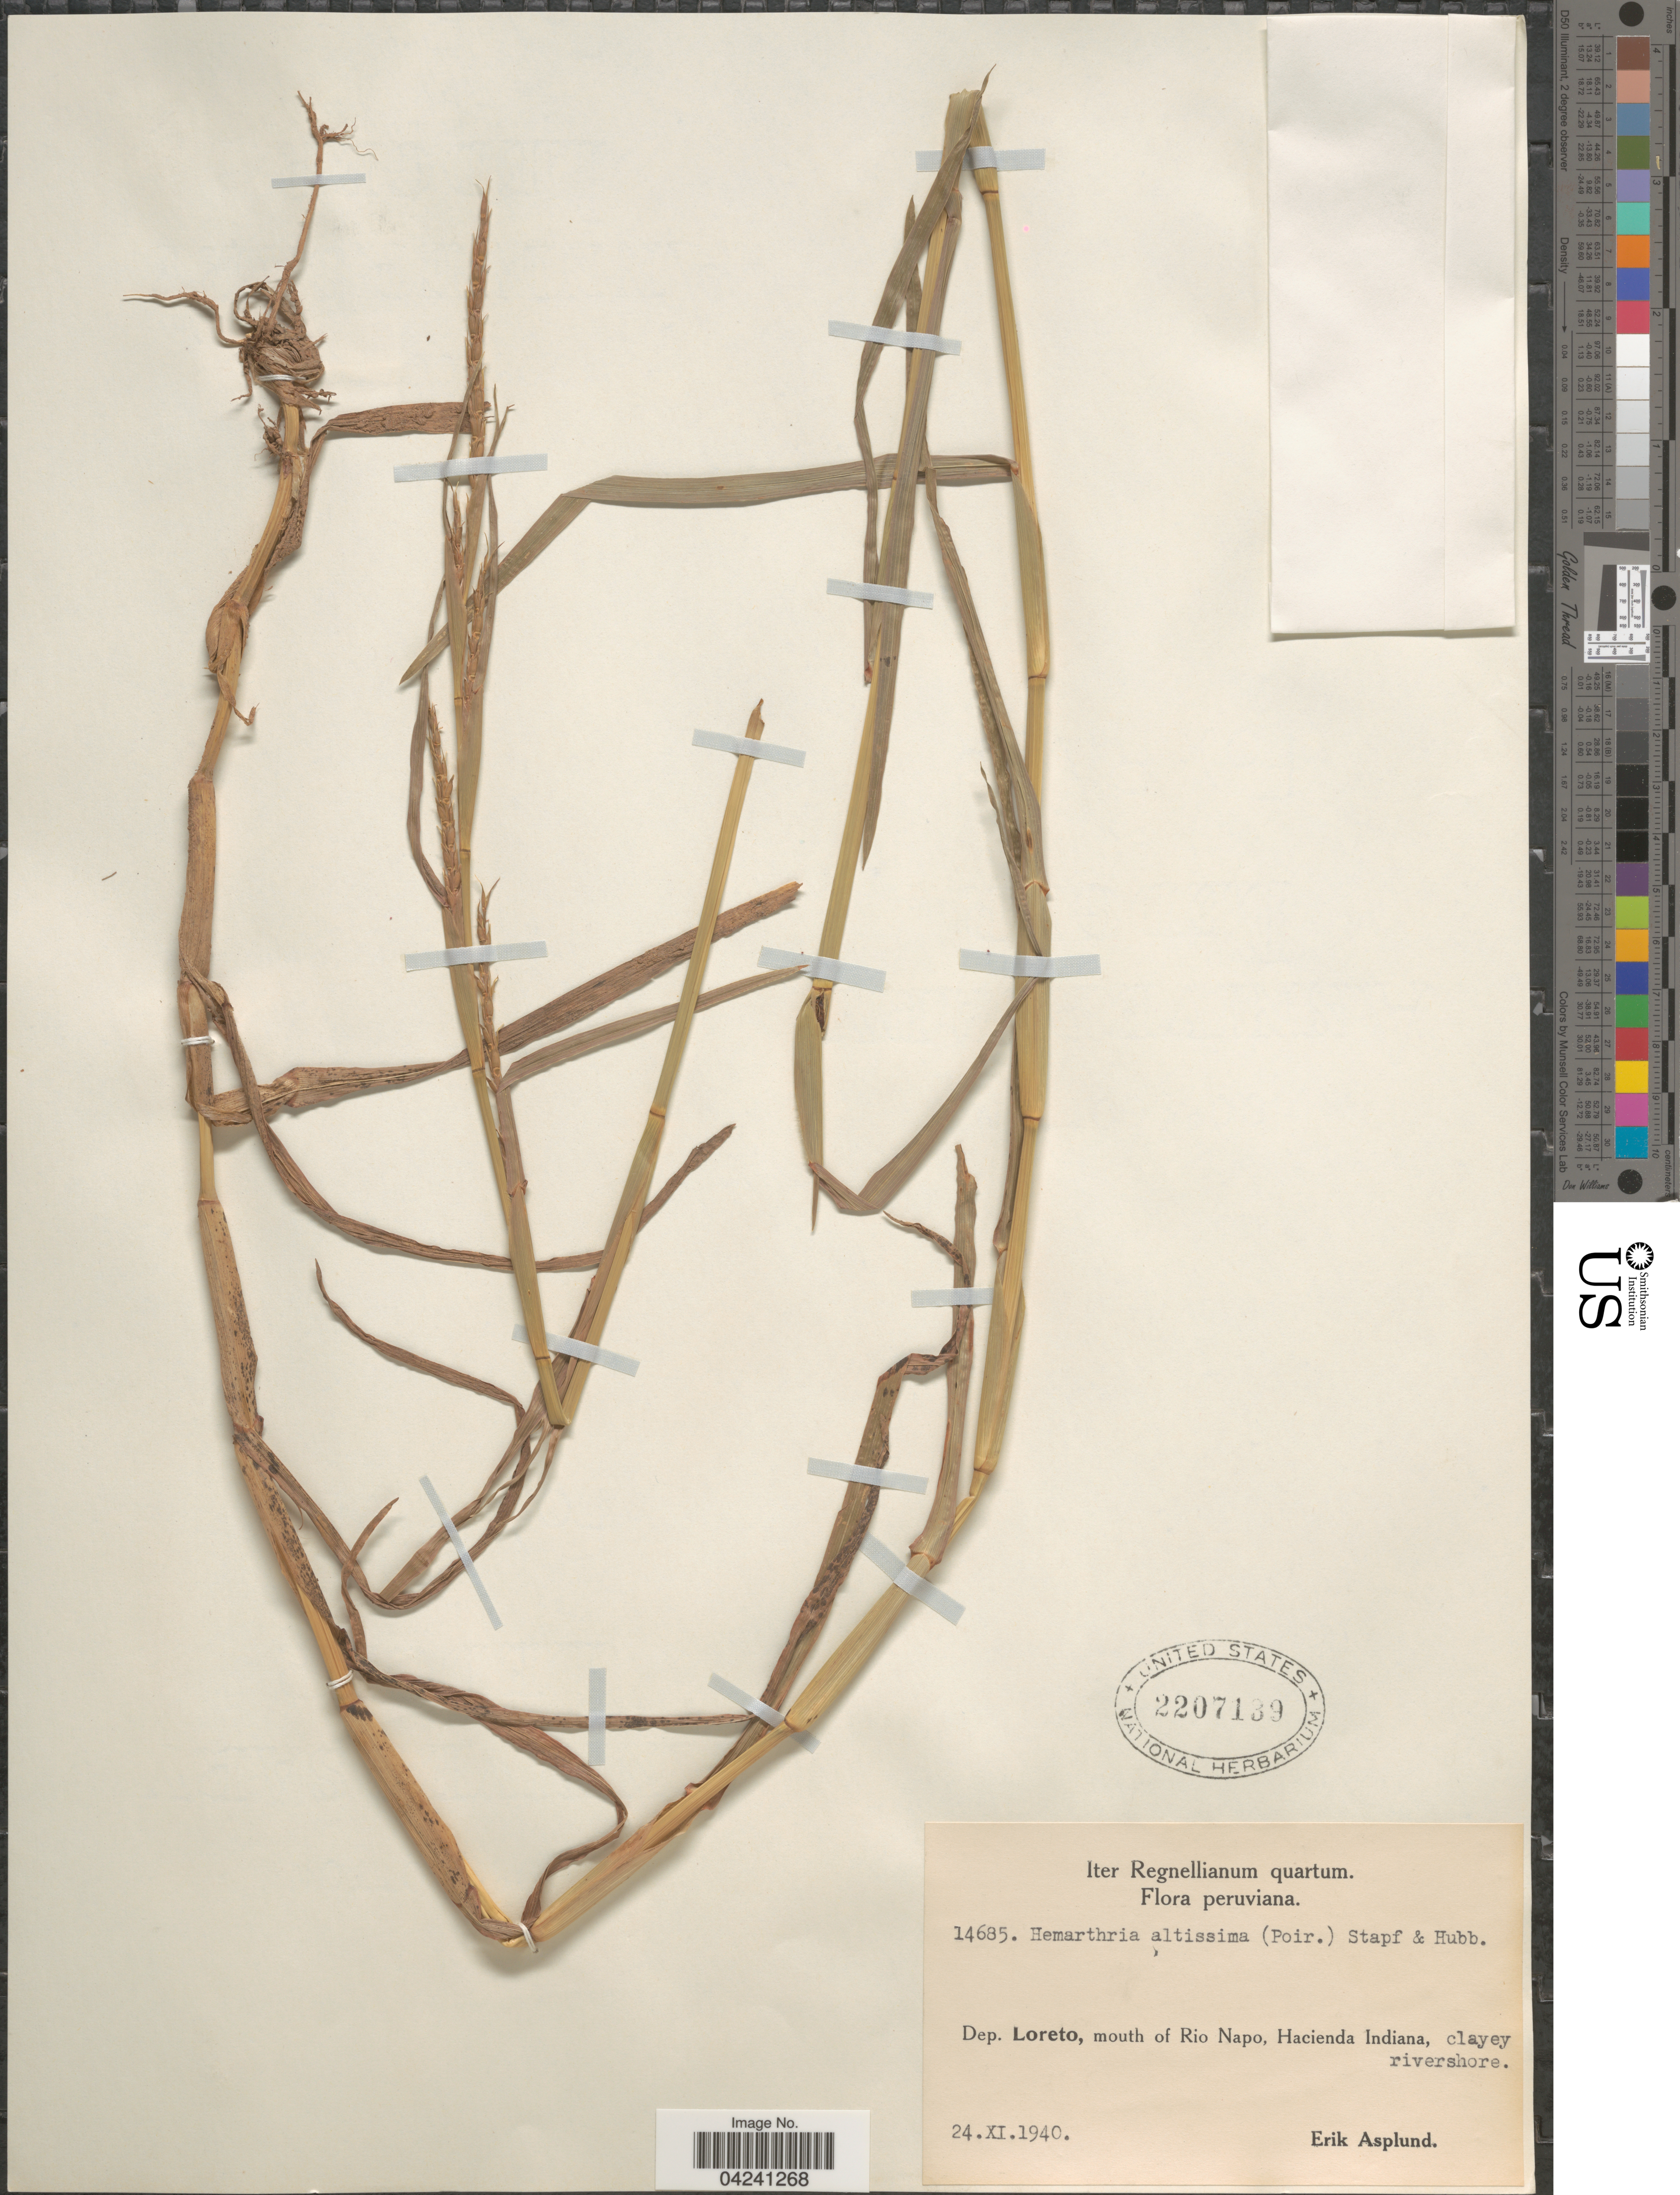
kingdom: Plantae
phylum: Tracheophyta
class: Liliopsida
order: Poales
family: Poaceae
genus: Hemarthria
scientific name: Hemarthria altissima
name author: (Poir.) Stapf & C. E. Hubb.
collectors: E. Asplund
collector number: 14685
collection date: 1940-11-24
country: Peru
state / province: Loreto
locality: Iter Regnellianum quartum. Peruviana. Dep. Loreto, mouth of Rio Napo, Hacienda Indiana, clayey rivershore.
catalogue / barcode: US 2207139